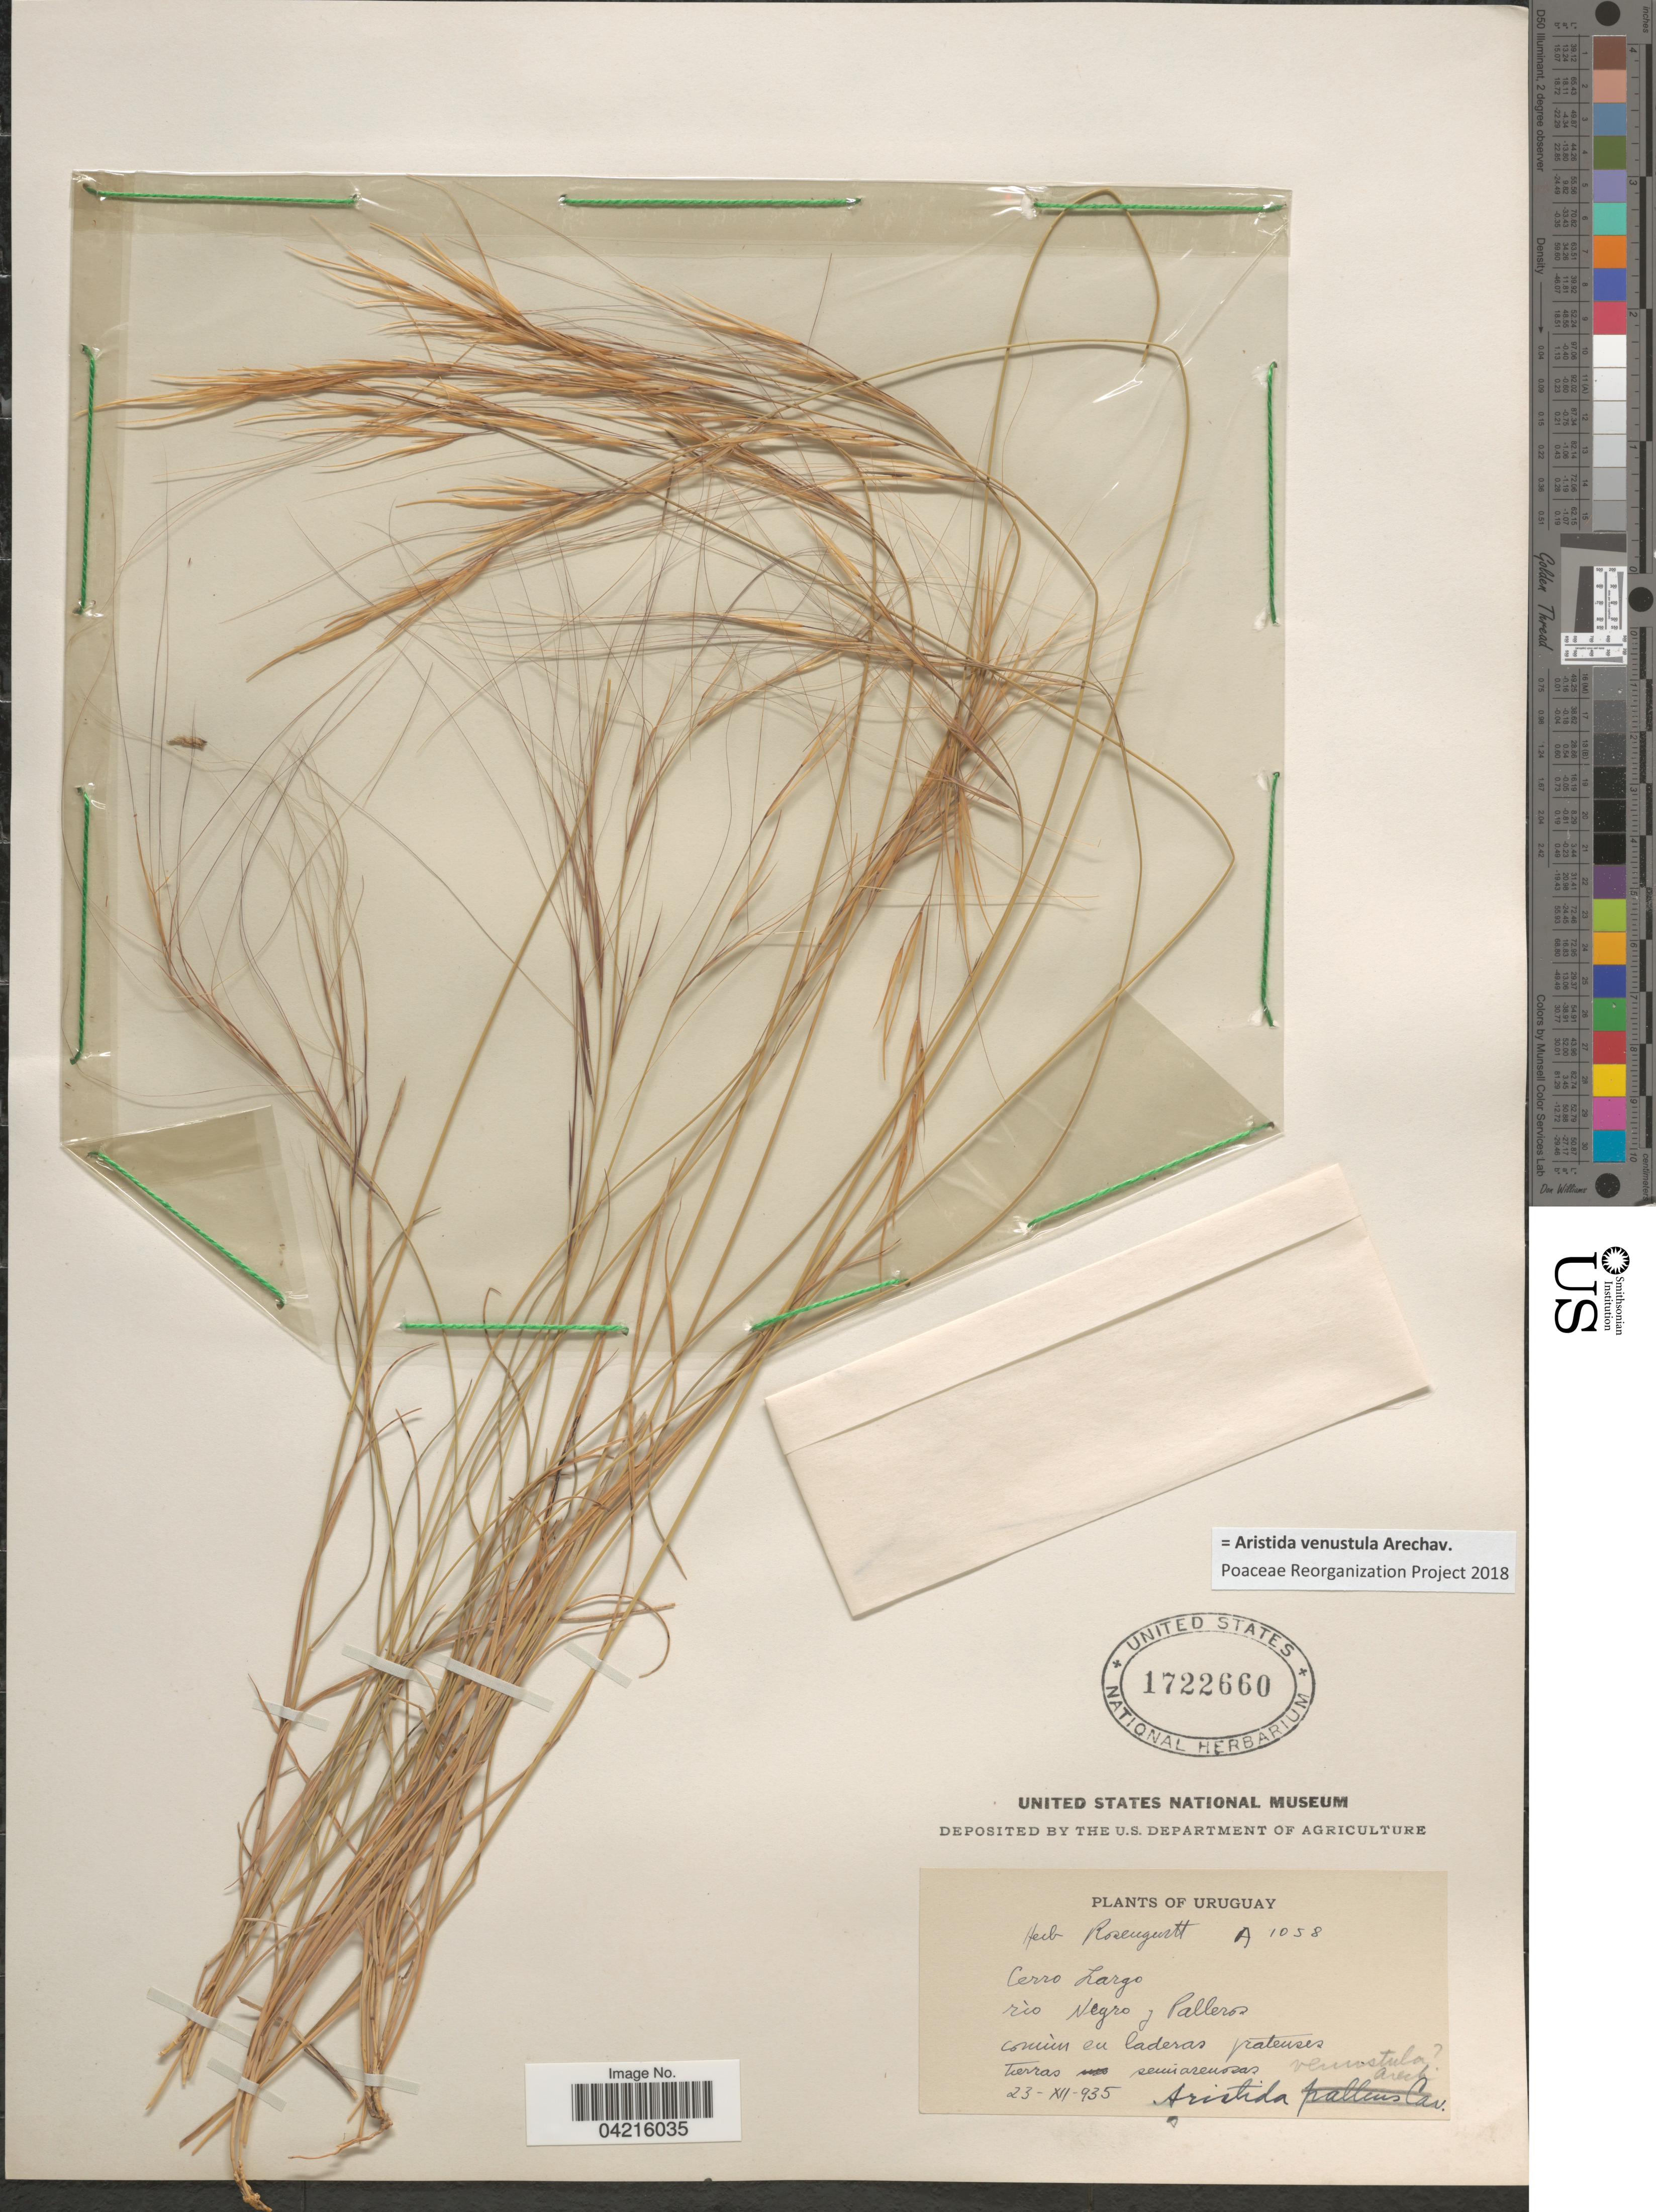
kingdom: Plantae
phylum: Tracheophyta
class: Liliopsida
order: Poales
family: Poaceae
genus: Aristida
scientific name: Aristida venesuelae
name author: Henr.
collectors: ex herb. Rosengurtt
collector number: A1058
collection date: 1935-12-23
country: Uruguay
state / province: Cerro Largo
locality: Rìo Negro y Palleros.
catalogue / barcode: US 1722660